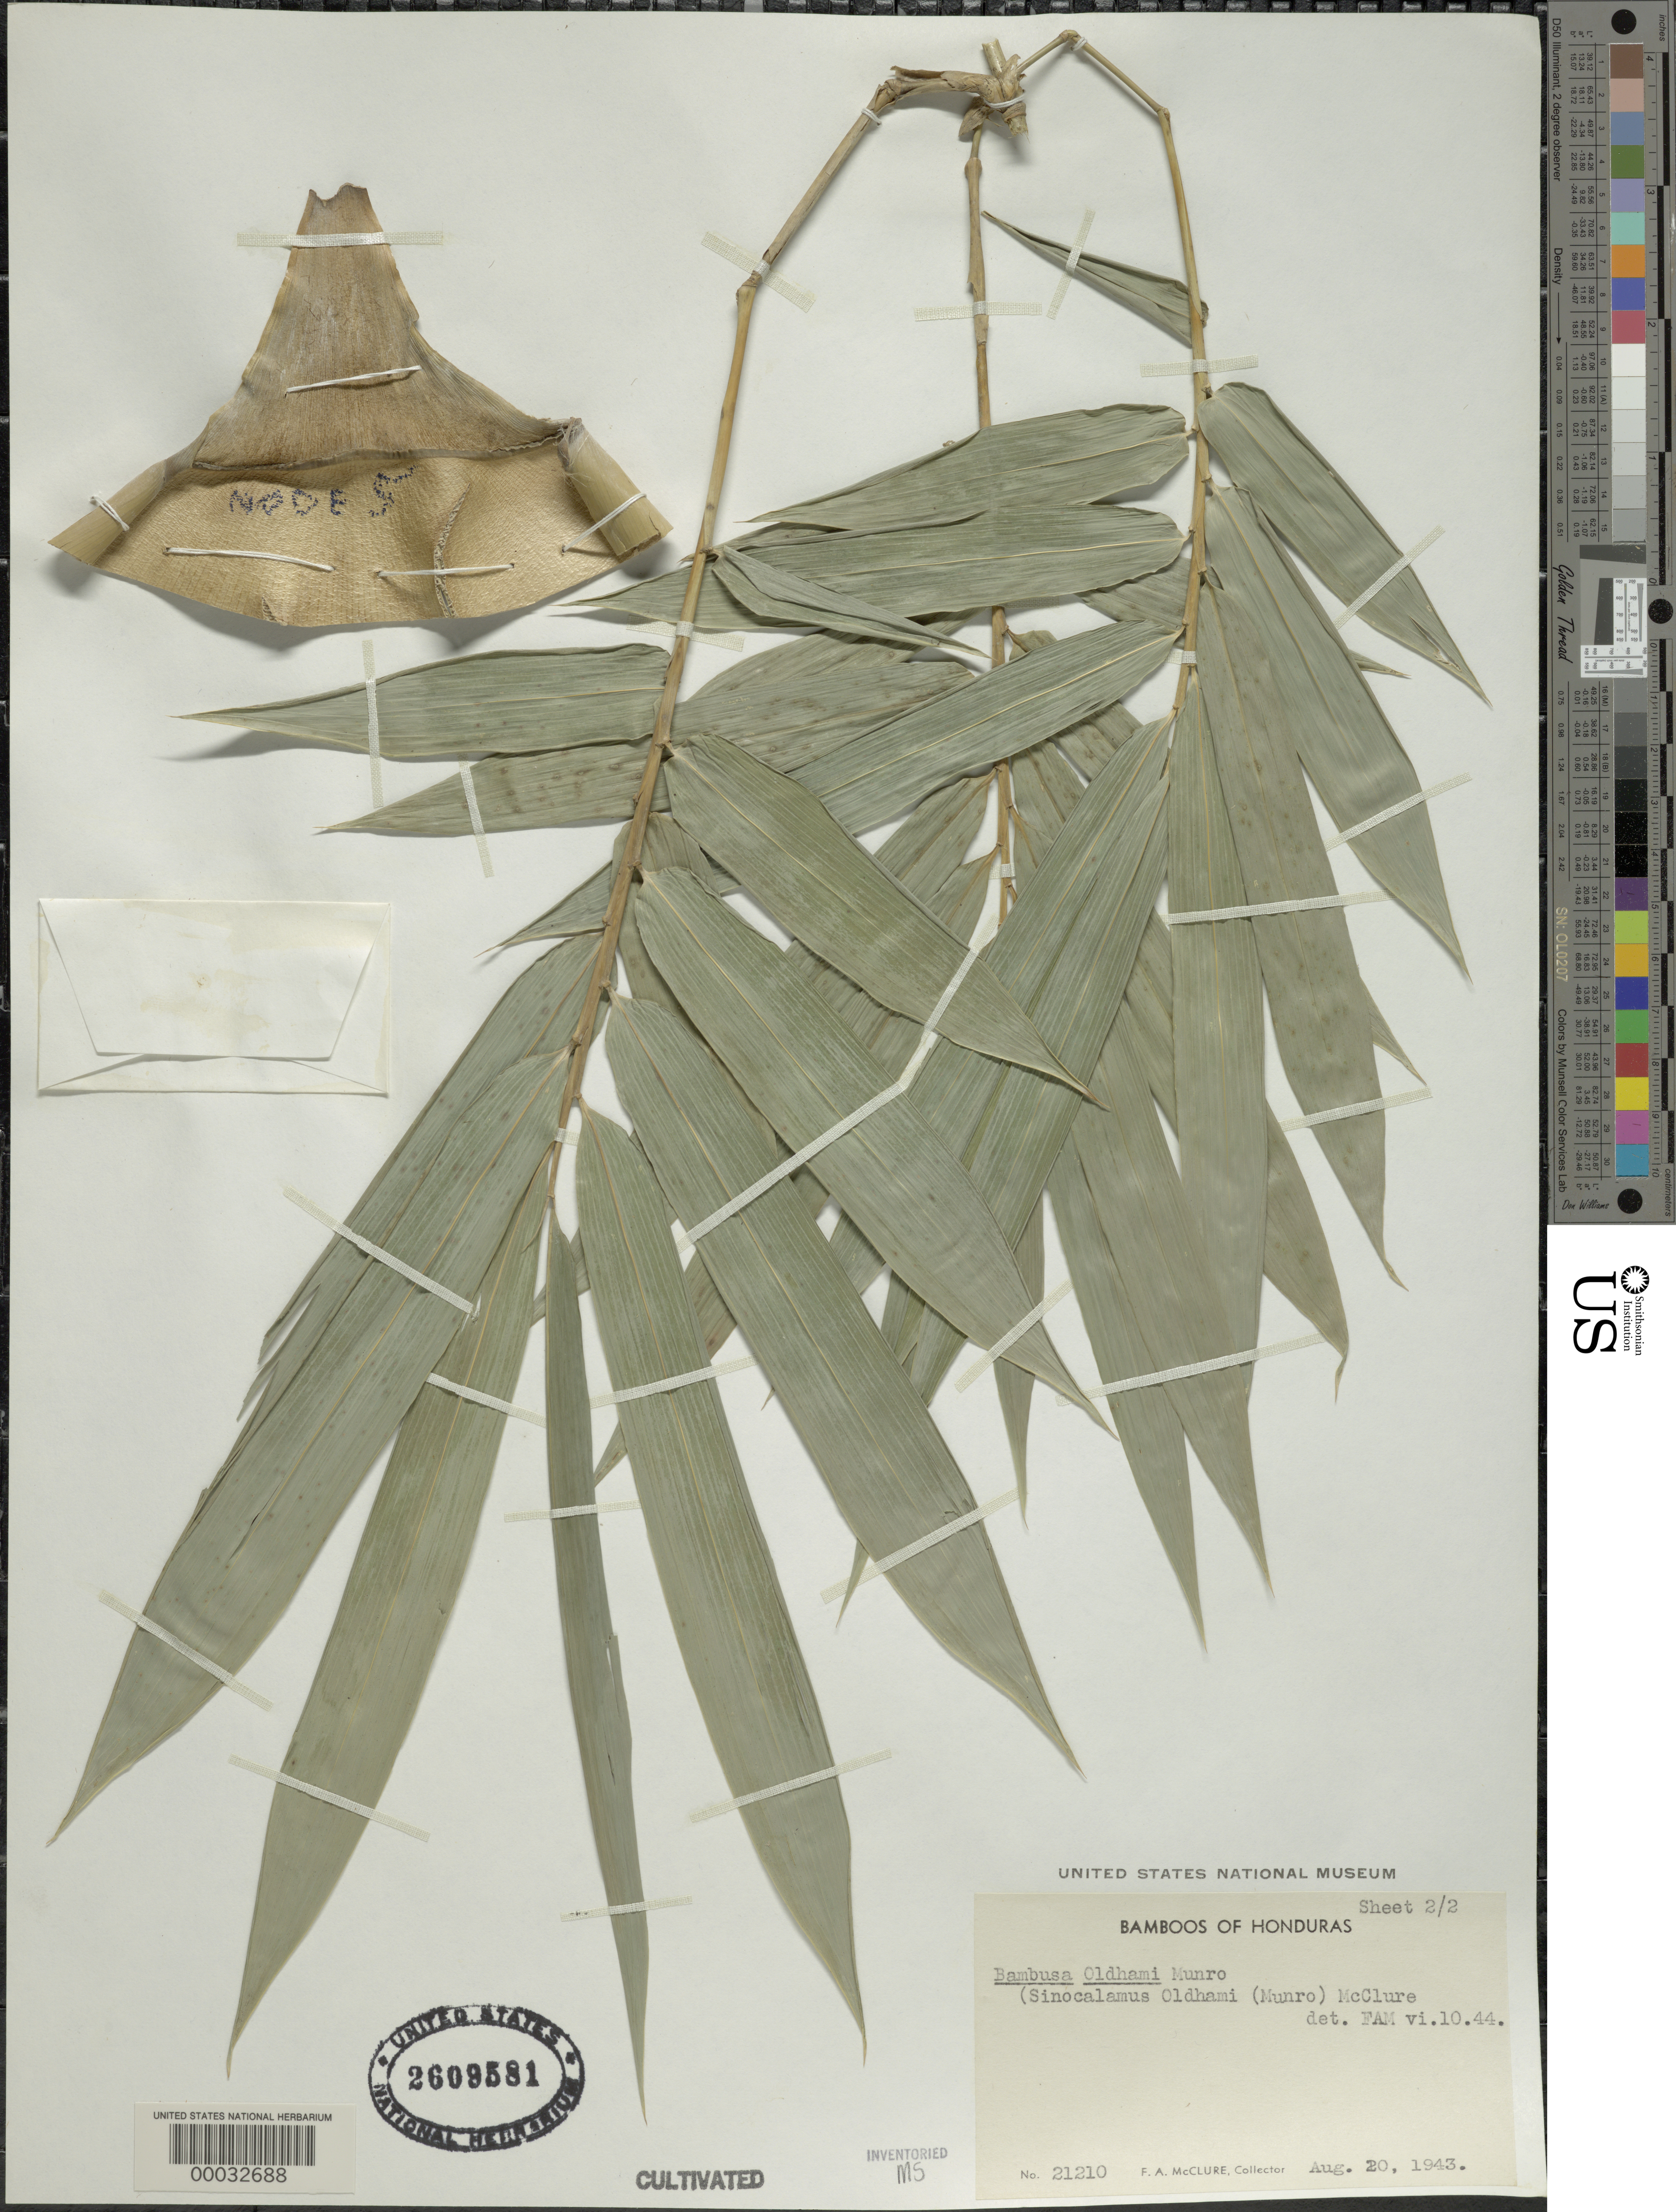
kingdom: Plantae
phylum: Tracheophyta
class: Liliopsida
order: Poales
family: Poaceae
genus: Bambusa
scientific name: Bambusa oldhamii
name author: Munro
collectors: F. A. McClure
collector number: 21210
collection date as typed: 20 Aug 1943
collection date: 1943-08-20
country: Honduras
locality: United fruit company's agricultural exper. station-Lancetilla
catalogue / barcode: US 2609581